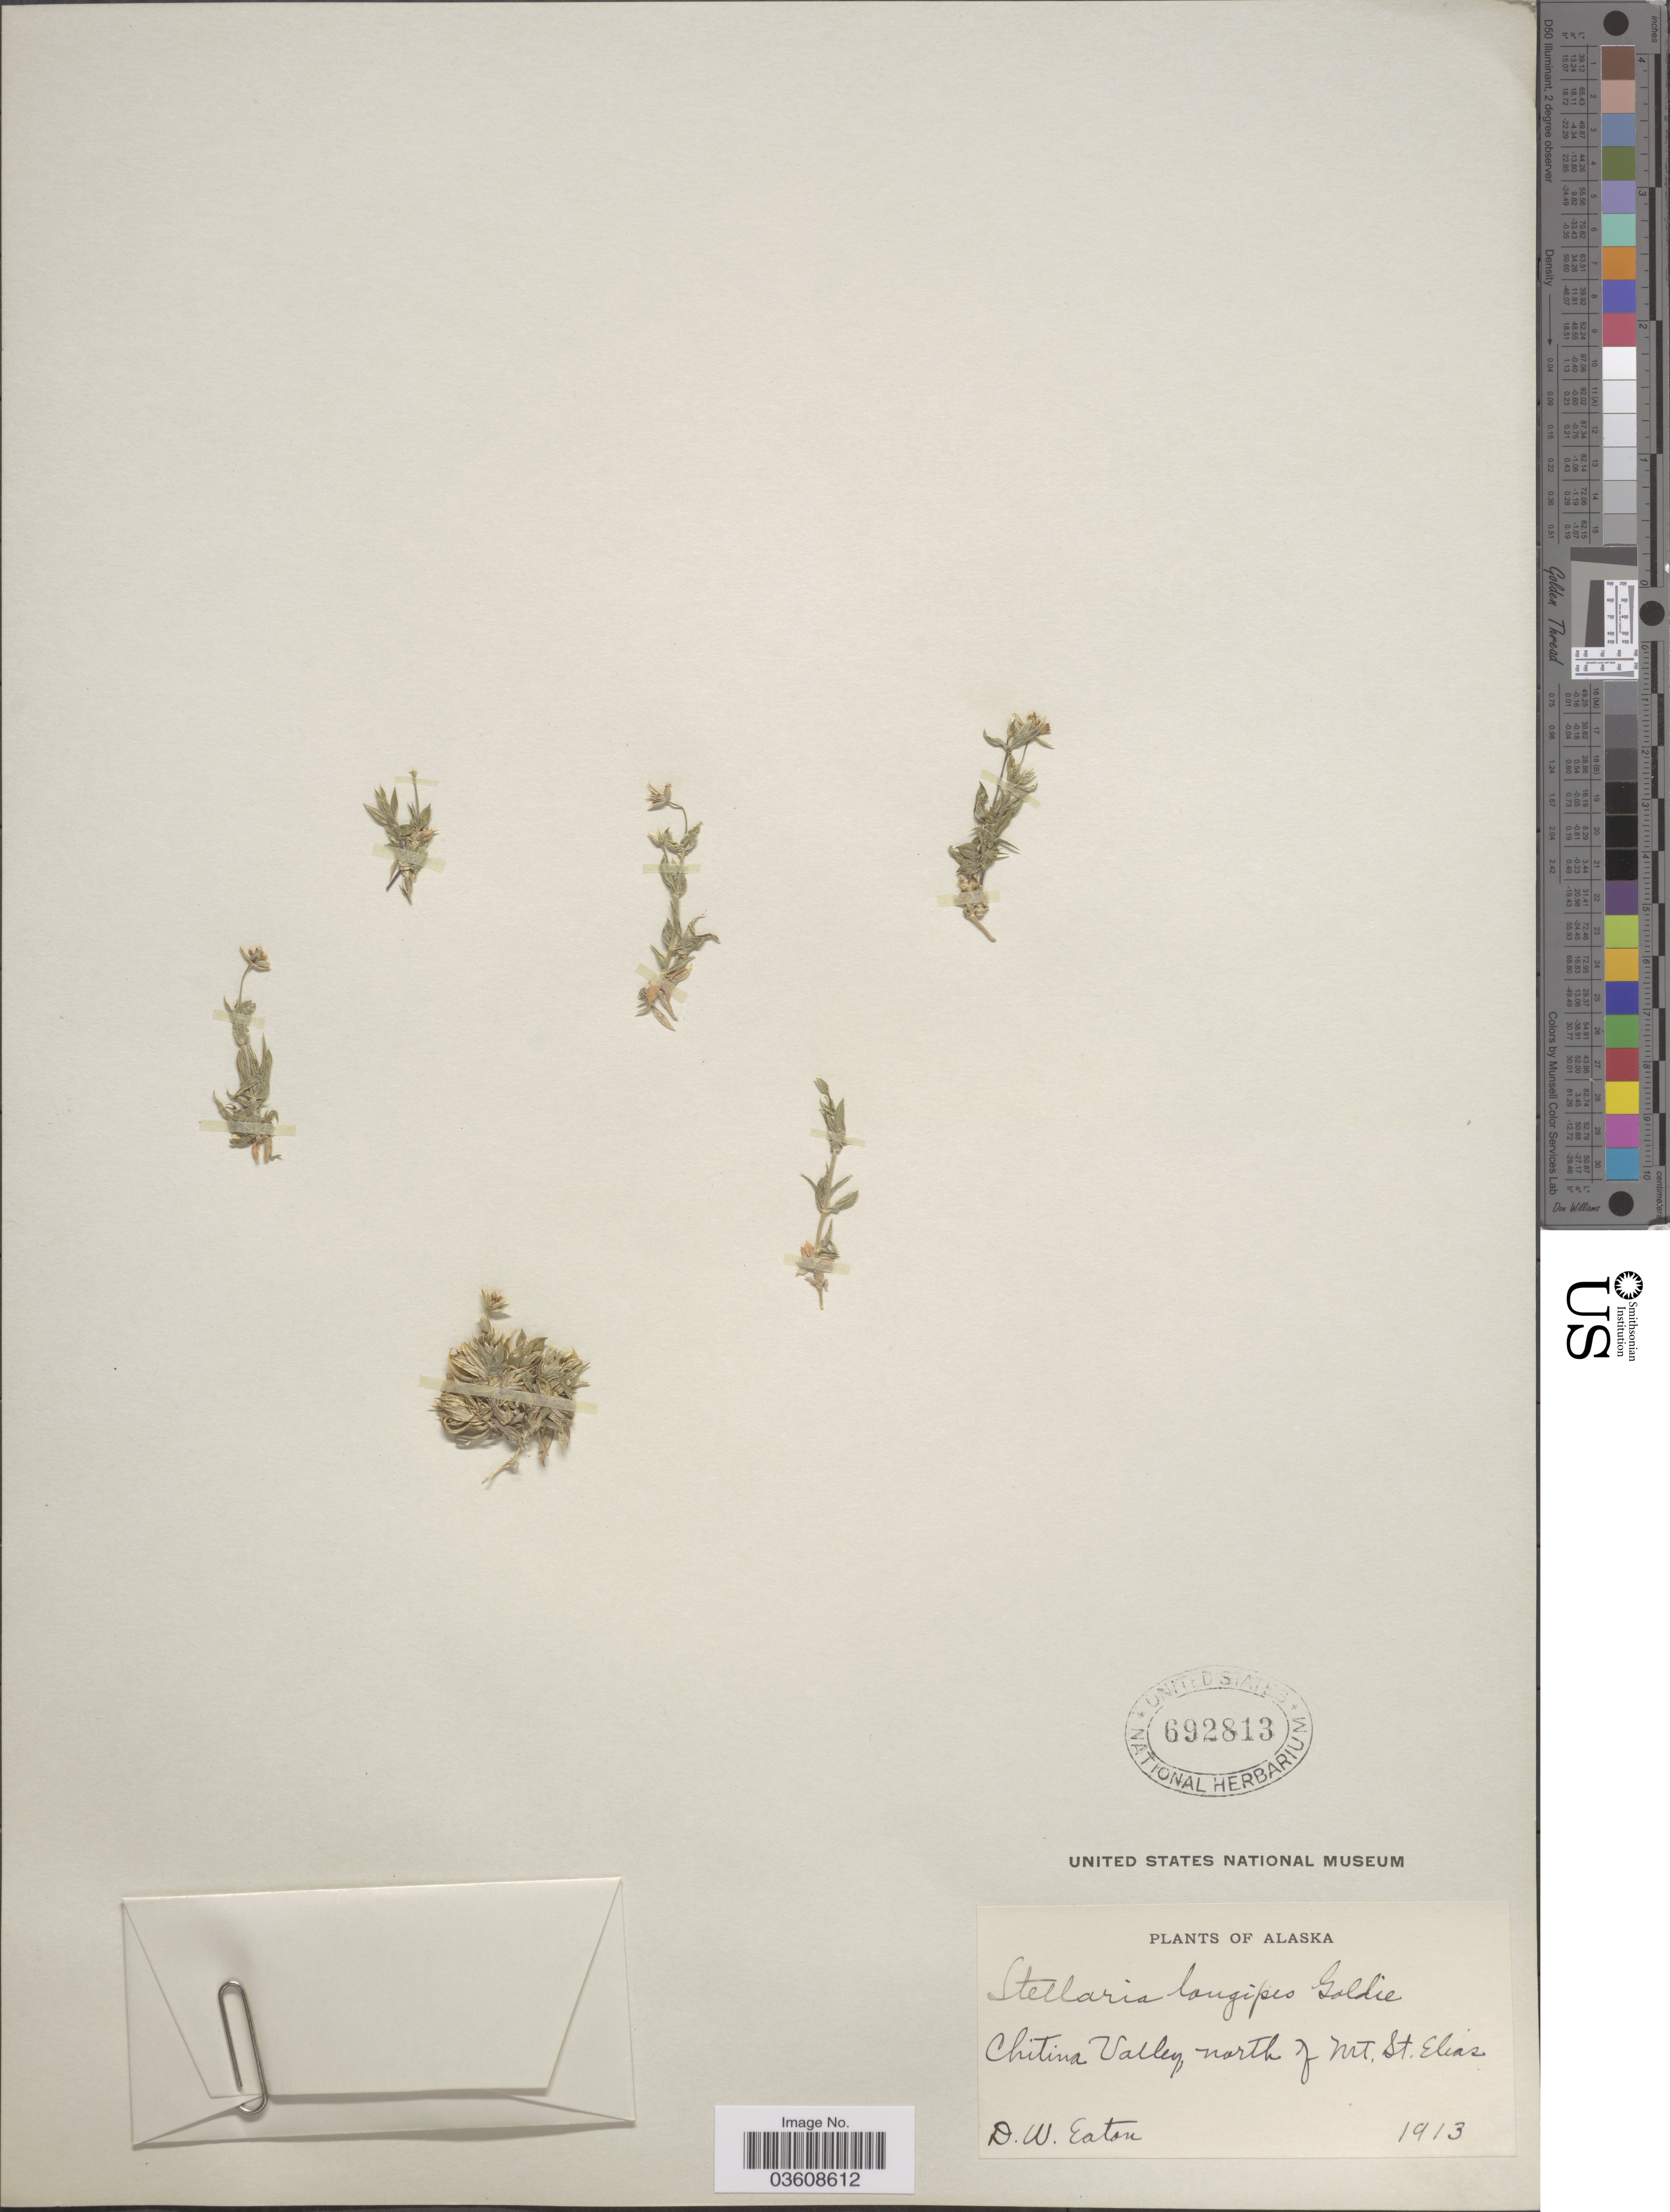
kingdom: Plantae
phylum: Tracheophyta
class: Magnoliopsida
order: Caryophyllales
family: Caryophyllaceae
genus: Stellaria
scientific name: Stellaria longipes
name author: Goldie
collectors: D. Eaton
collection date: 1913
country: United States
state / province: Alaska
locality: Chitina Valley, north of Mt. St. Elias.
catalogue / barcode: US 692813